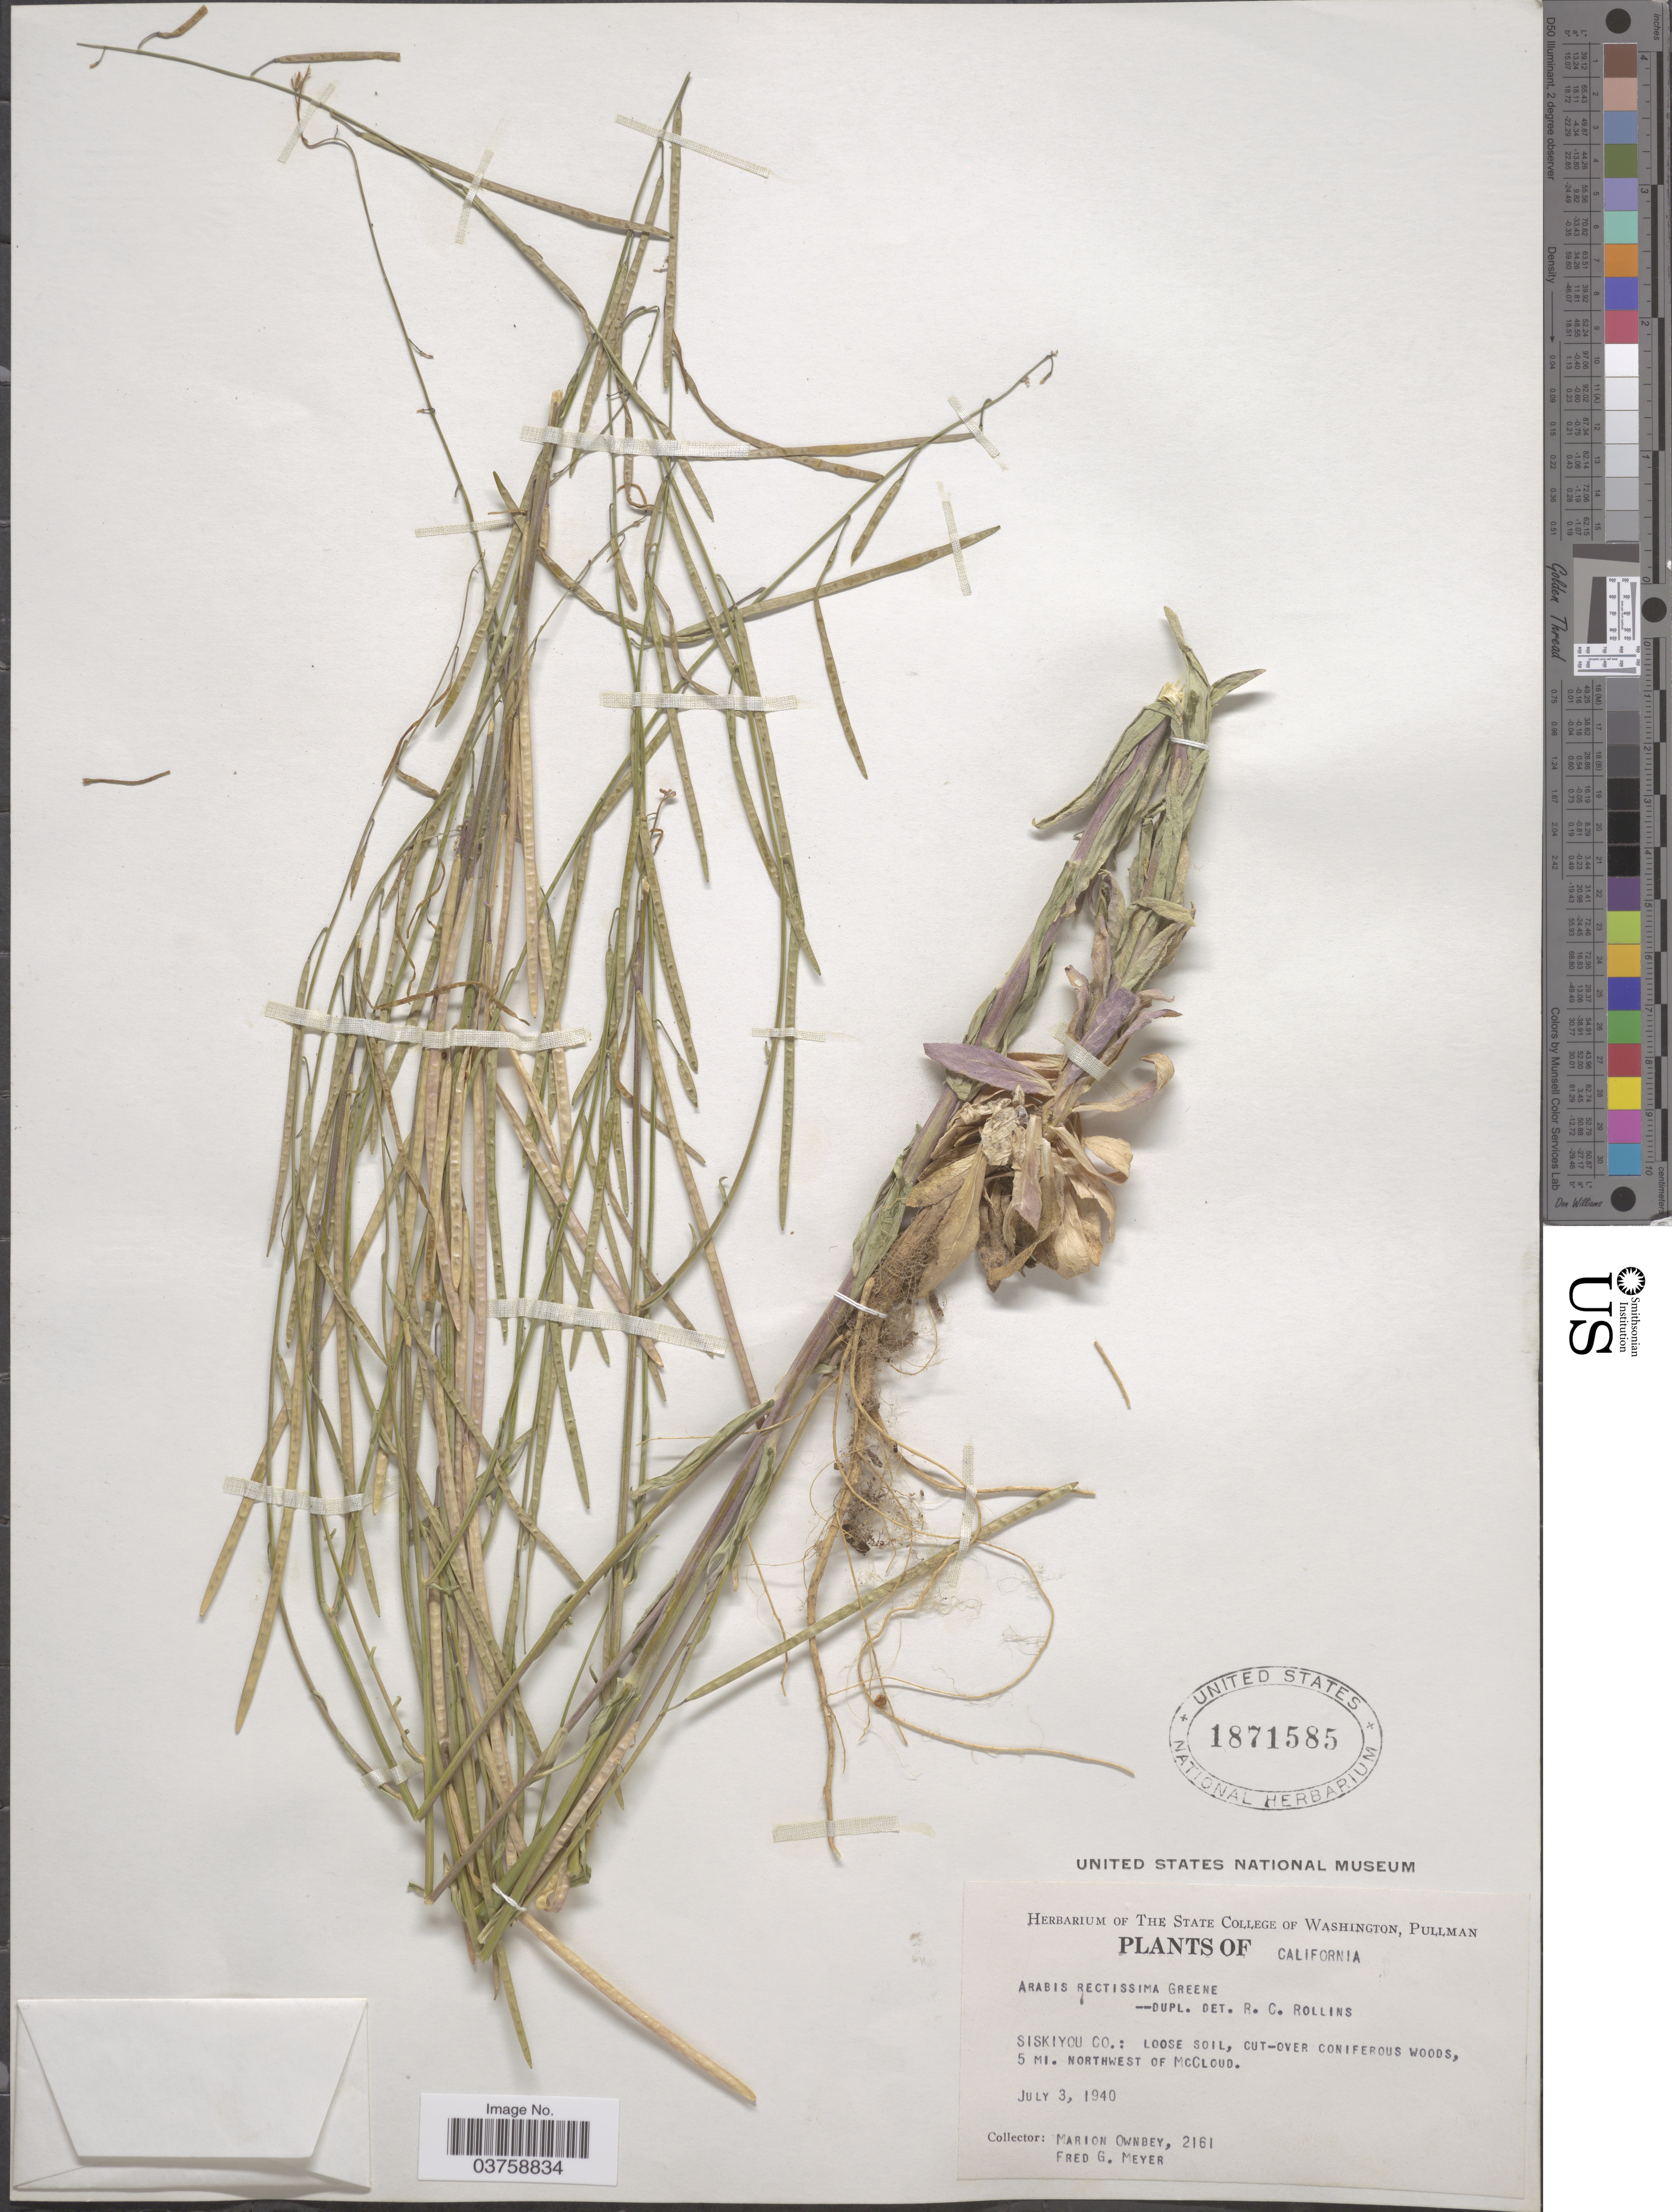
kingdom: Plantae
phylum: Tracheophyta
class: Magnoliopsida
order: Brassicales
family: Brassicaceae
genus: Arabis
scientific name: Arabis rectissima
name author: Greene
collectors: M. Ownbey & F. G. Meyer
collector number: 2161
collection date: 1940-07-03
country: United States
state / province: California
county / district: Siskiyou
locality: Siskiyou Co.: 5 mi. Northwest of McCloud.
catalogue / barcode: US 1871585